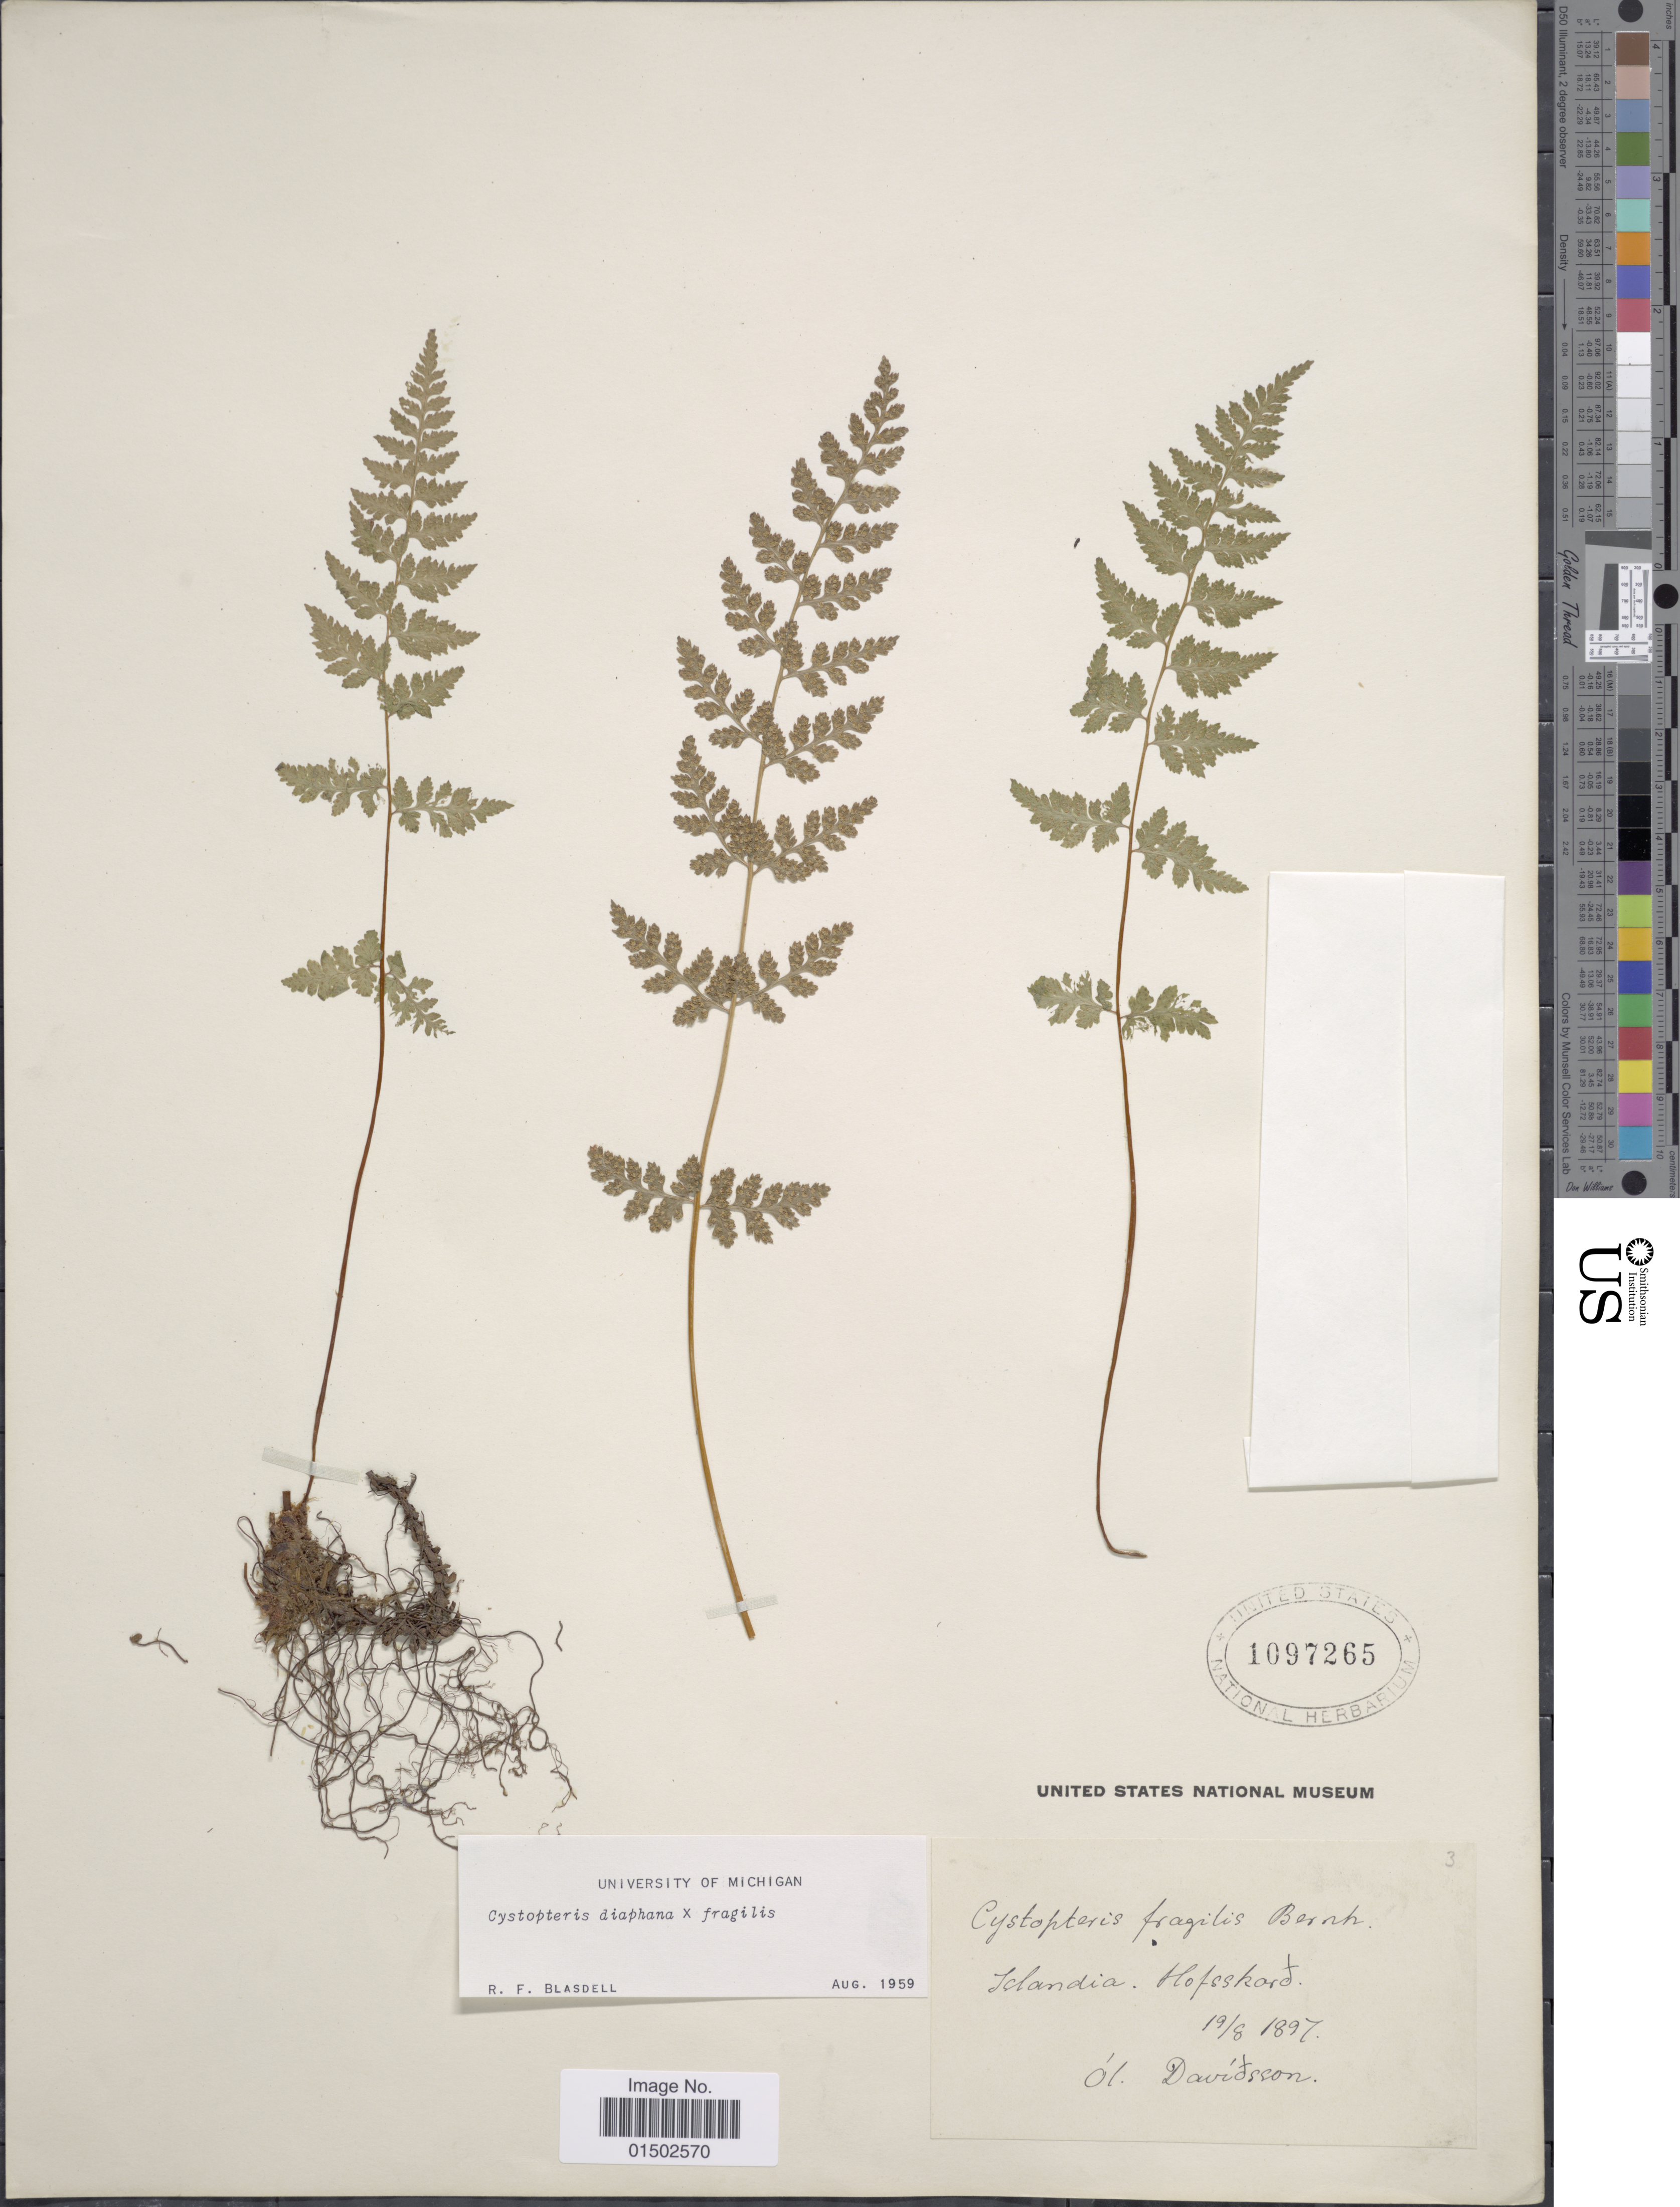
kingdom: Plantae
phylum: Tracheophyta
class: Polypodiopsida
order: Polypodiales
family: Cystopteridaceae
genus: Cystopteris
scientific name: Cystopteris diaphana x C. fragilis (L.) Bernh.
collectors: I. Davidsson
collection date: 1897-08-19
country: Iceland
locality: Hofsskorð.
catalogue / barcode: US 1097265